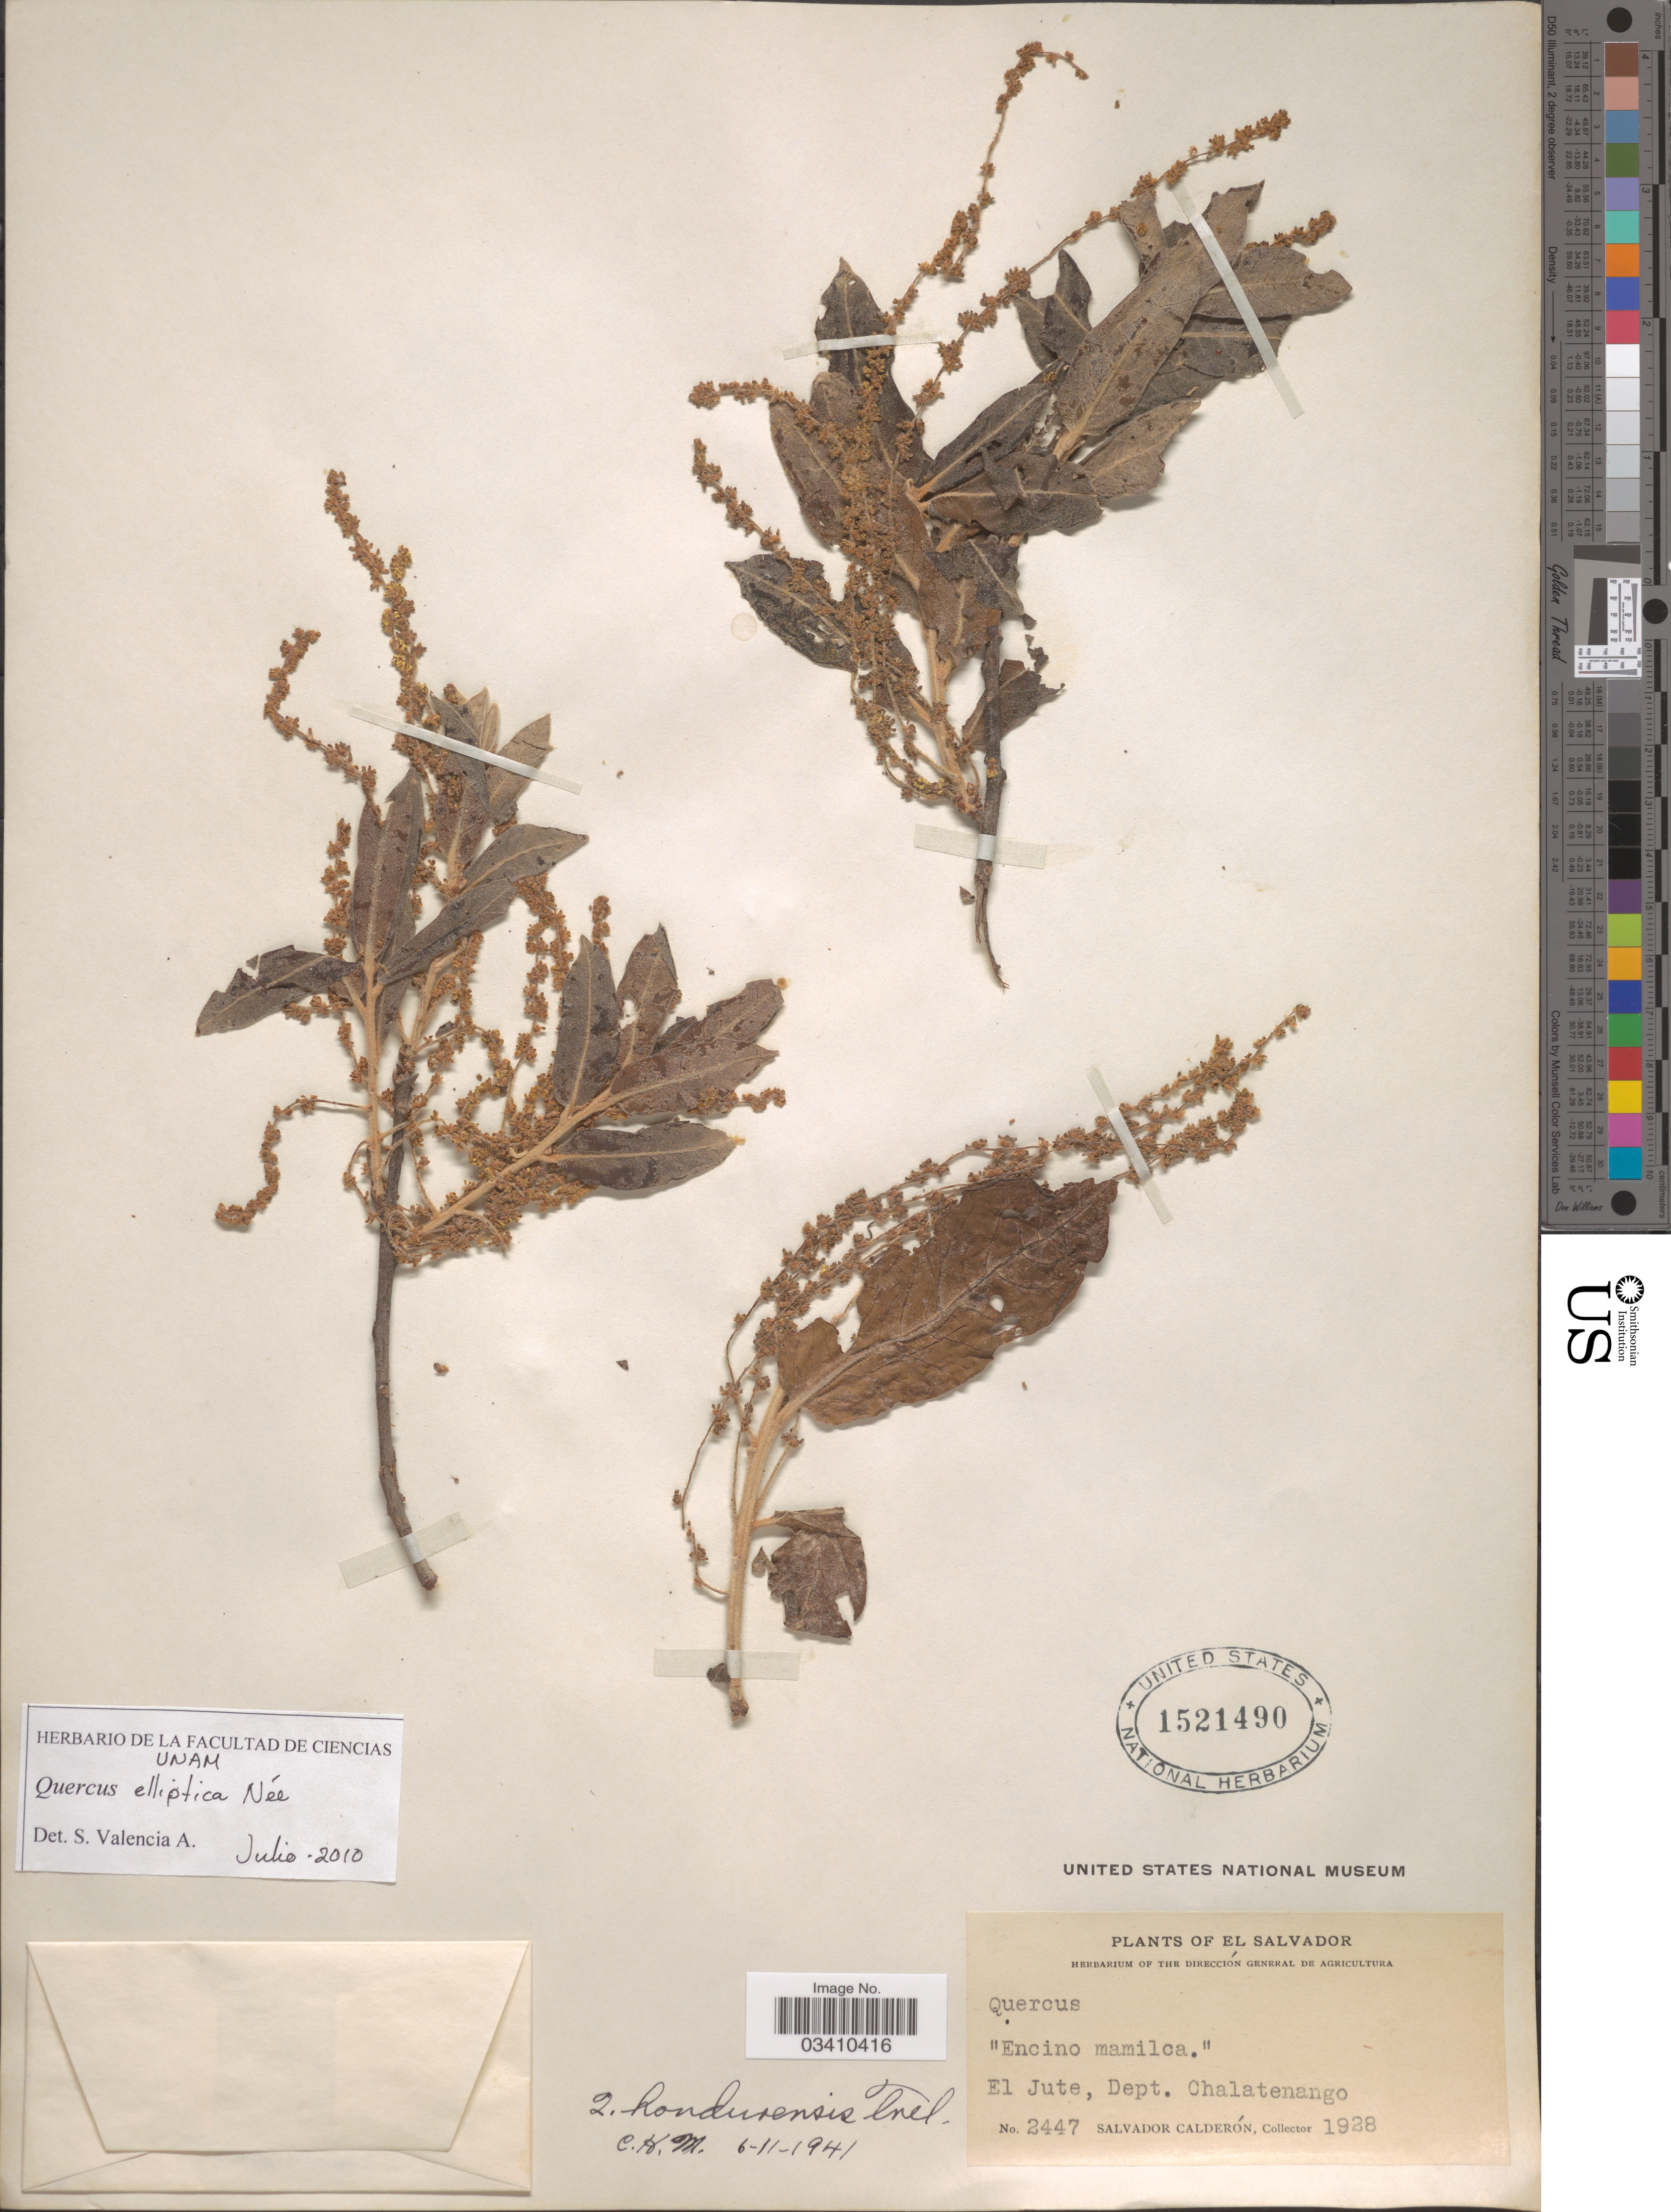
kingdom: Plantae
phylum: Tracheophyta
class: Magnoliopsida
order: Fagales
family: Fagaceae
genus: Quercus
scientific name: Quercus elliptica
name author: Née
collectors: S. Calderón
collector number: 2447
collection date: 1928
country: El Salvador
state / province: Chalatenango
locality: El Jute, Dept. Chalatenango.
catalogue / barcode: US 1521490